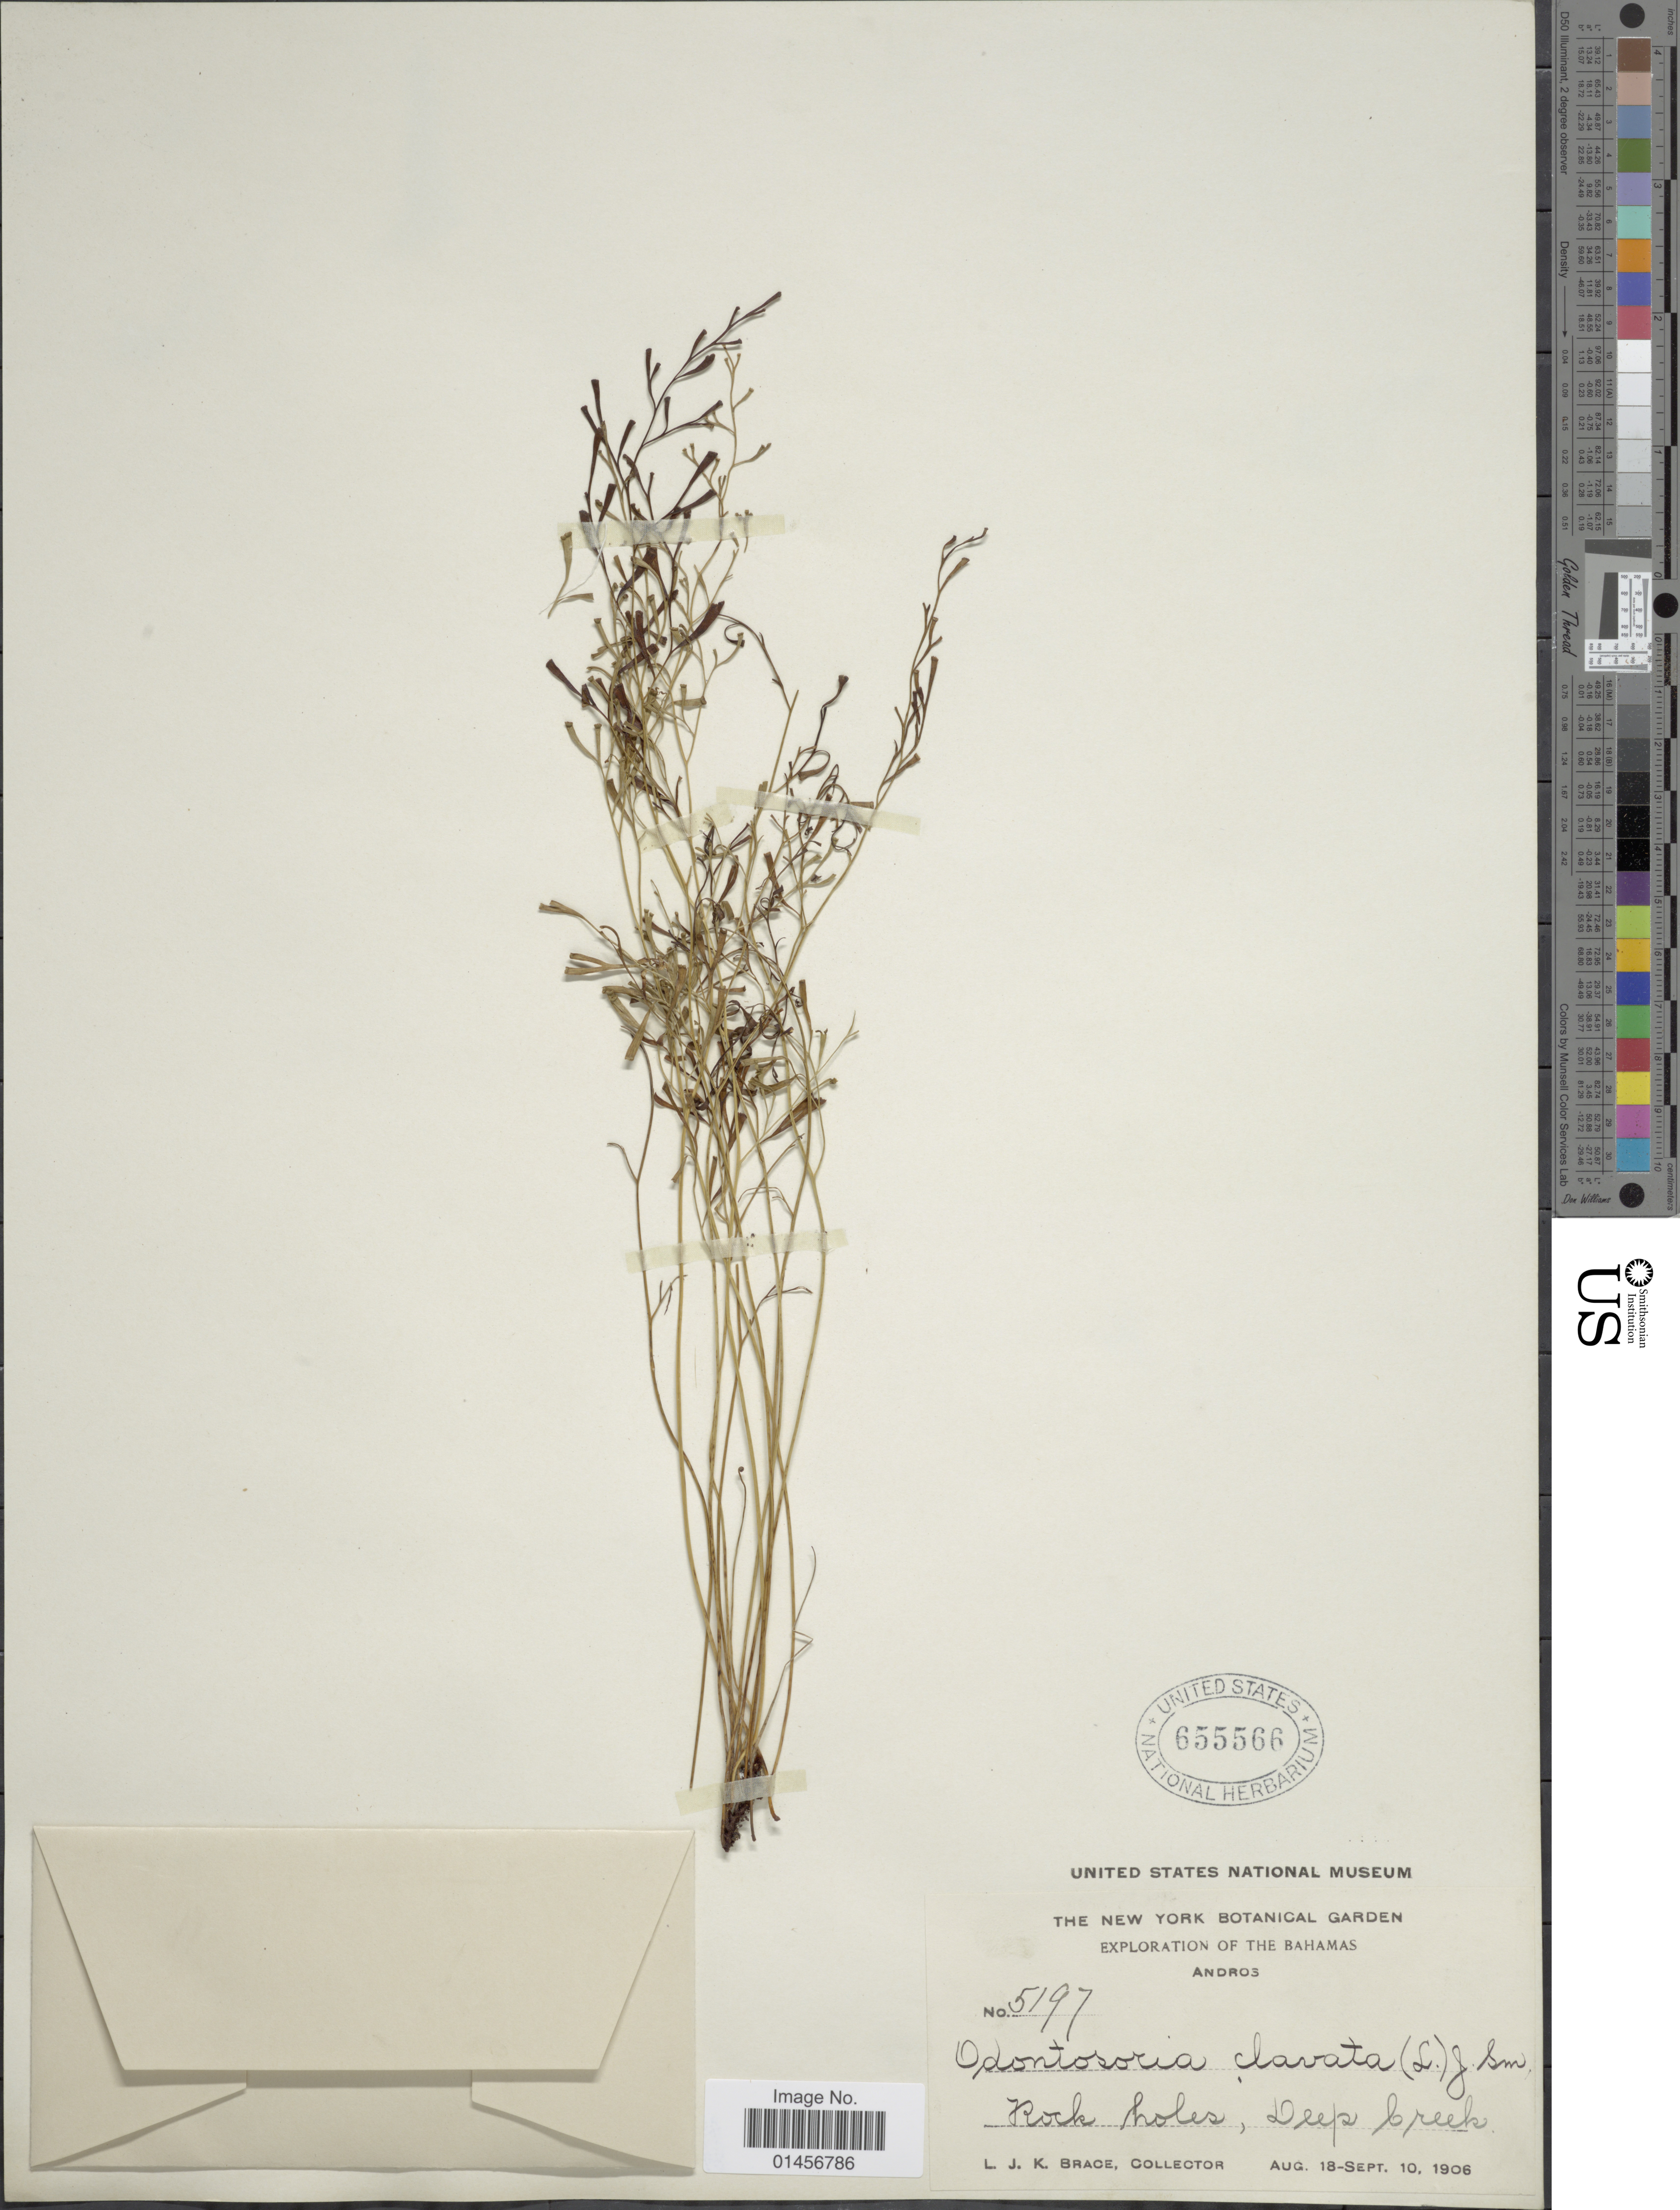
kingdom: Plantae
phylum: Tracheophyta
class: Polypodiopsida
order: Polypodiales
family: Lindsaeaceae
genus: Sphenomeris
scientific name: Sphenomeris clavata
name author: (L.) Maxon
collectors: L. J. K. Brace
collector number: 5197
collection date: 1906-08-18/1906-09-10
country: Bahamas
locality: Bahamas, Andros, Rock Holes, Deep breek.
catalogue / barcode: US 655566